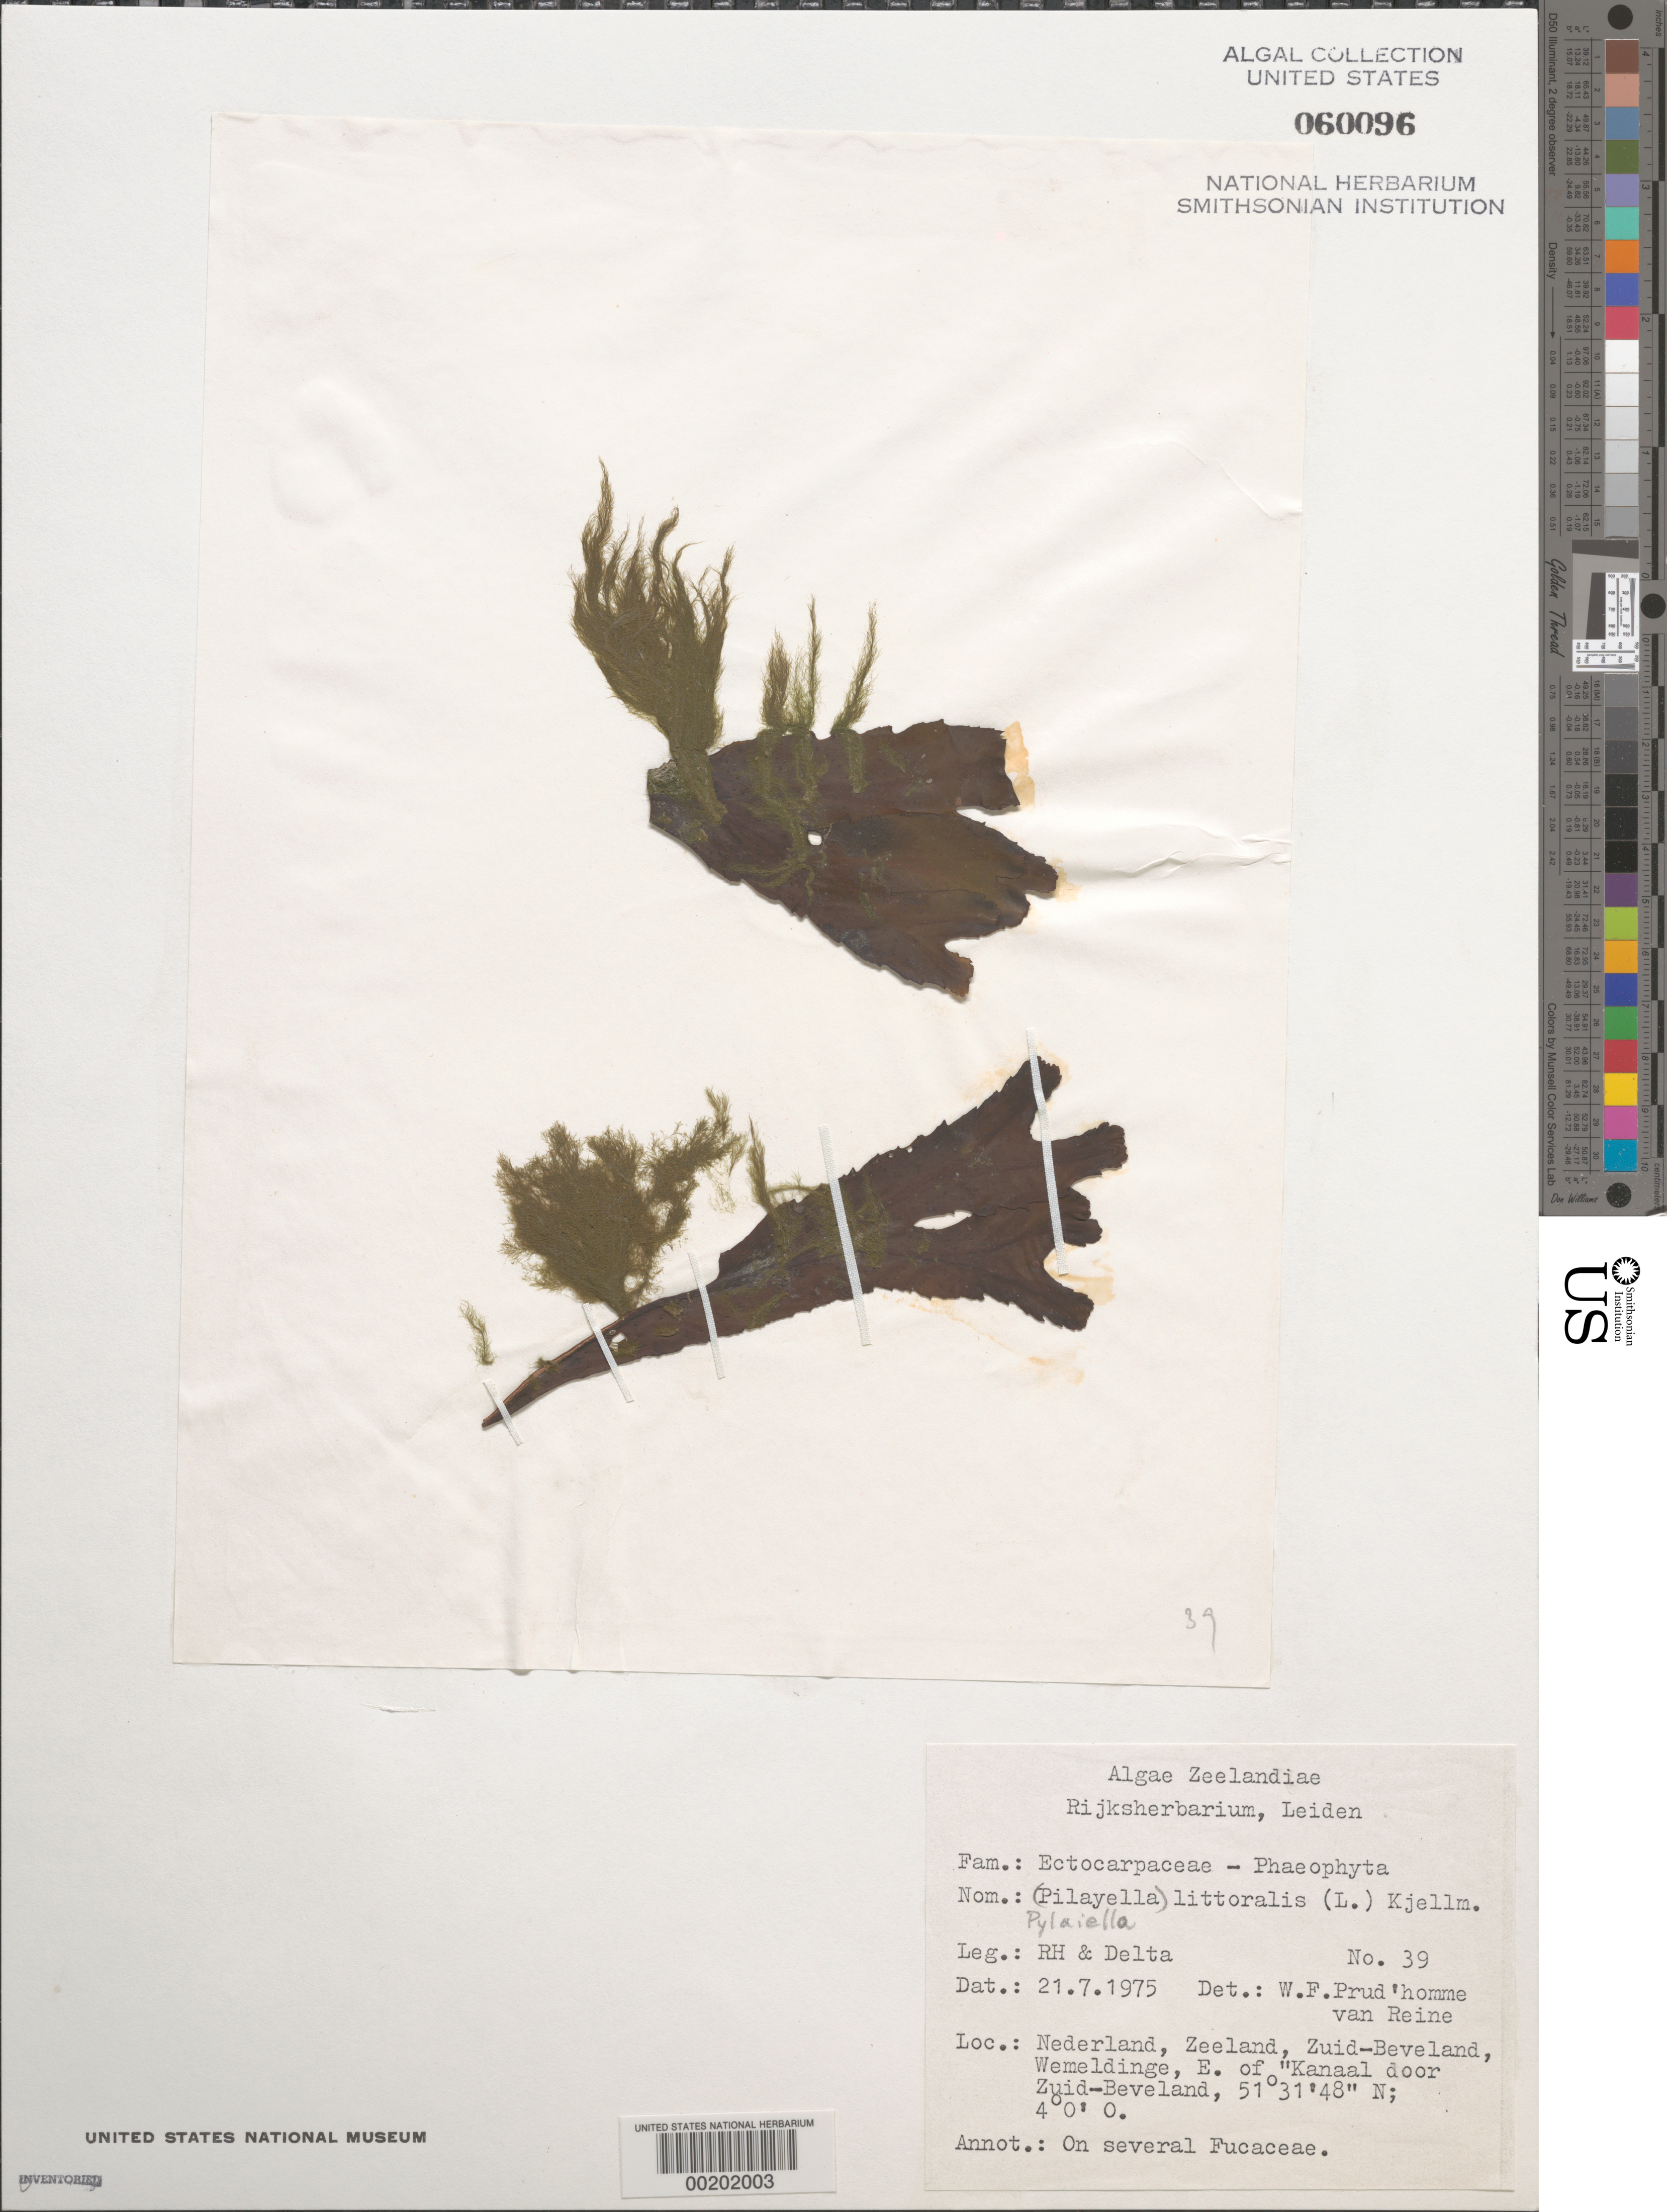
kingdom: Chromista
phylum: Ochrophyta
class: Phaeophyceae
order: Ectocarpales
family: Acinetosporaceae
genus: Pylaiella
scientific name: Pylaiella litoralis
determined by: Prud'homme van Reine, W. F.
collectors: R.H. & Delta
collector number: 39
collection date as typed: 21 Jul 1975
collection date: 1975-07-21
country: Netherlands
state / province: Zeeland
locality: Zuid-beveland, wemeldinge, east of kanaal door zuid-beveland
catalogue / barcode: US 60096